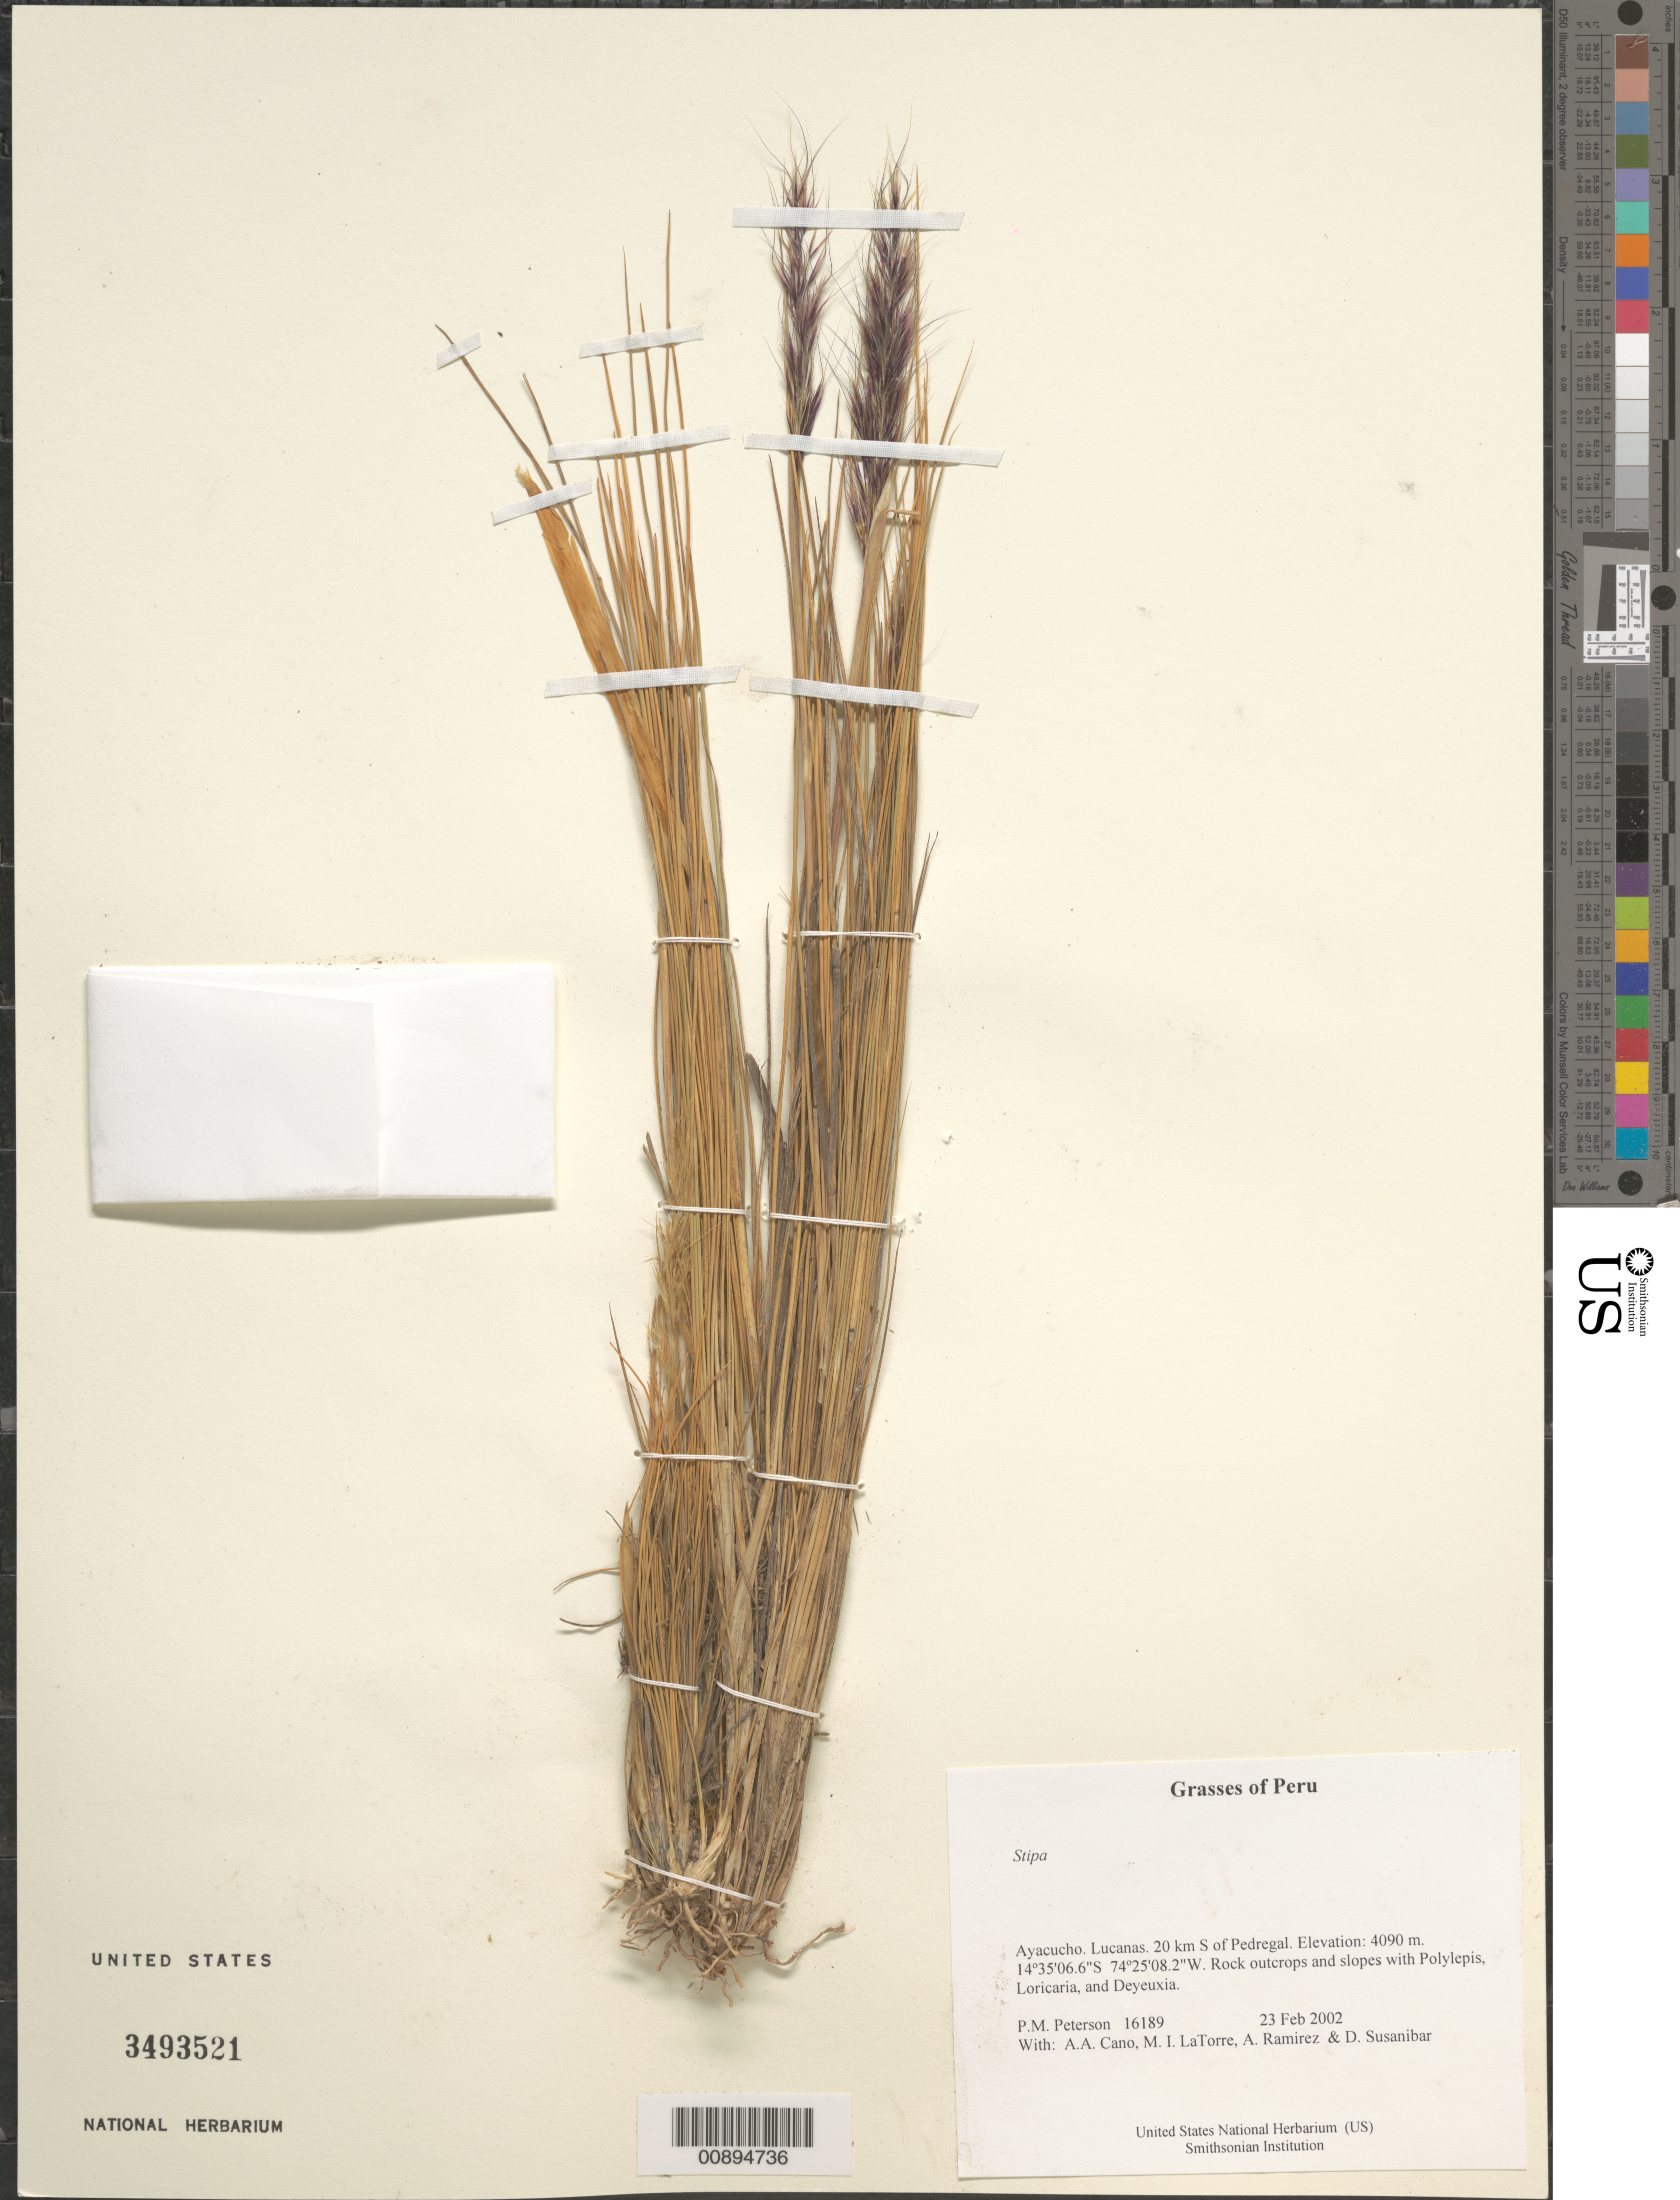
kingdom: Plantae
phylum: Tracheophyta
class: Liliopsida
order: Poales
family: Poaceae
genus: Anatherostipa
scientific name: Anatherostipa hans-meyeri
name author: (Pilg.) Peñailillo B.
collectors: P. M. Peterson, A. Cano, M. I. La Torre, A. Ramírez & D. Susanibar Cruz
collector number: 16189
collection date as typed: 23 Feb 2002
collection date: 2002-02-23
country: Peru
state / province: Ayacucho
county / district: Lucanas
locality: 20 km S of Pedregal.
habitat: Rock outcrops and slopes with Polylepis, Loricaria, and Deyeuxia.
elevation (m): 4090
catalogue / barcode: US 3493521